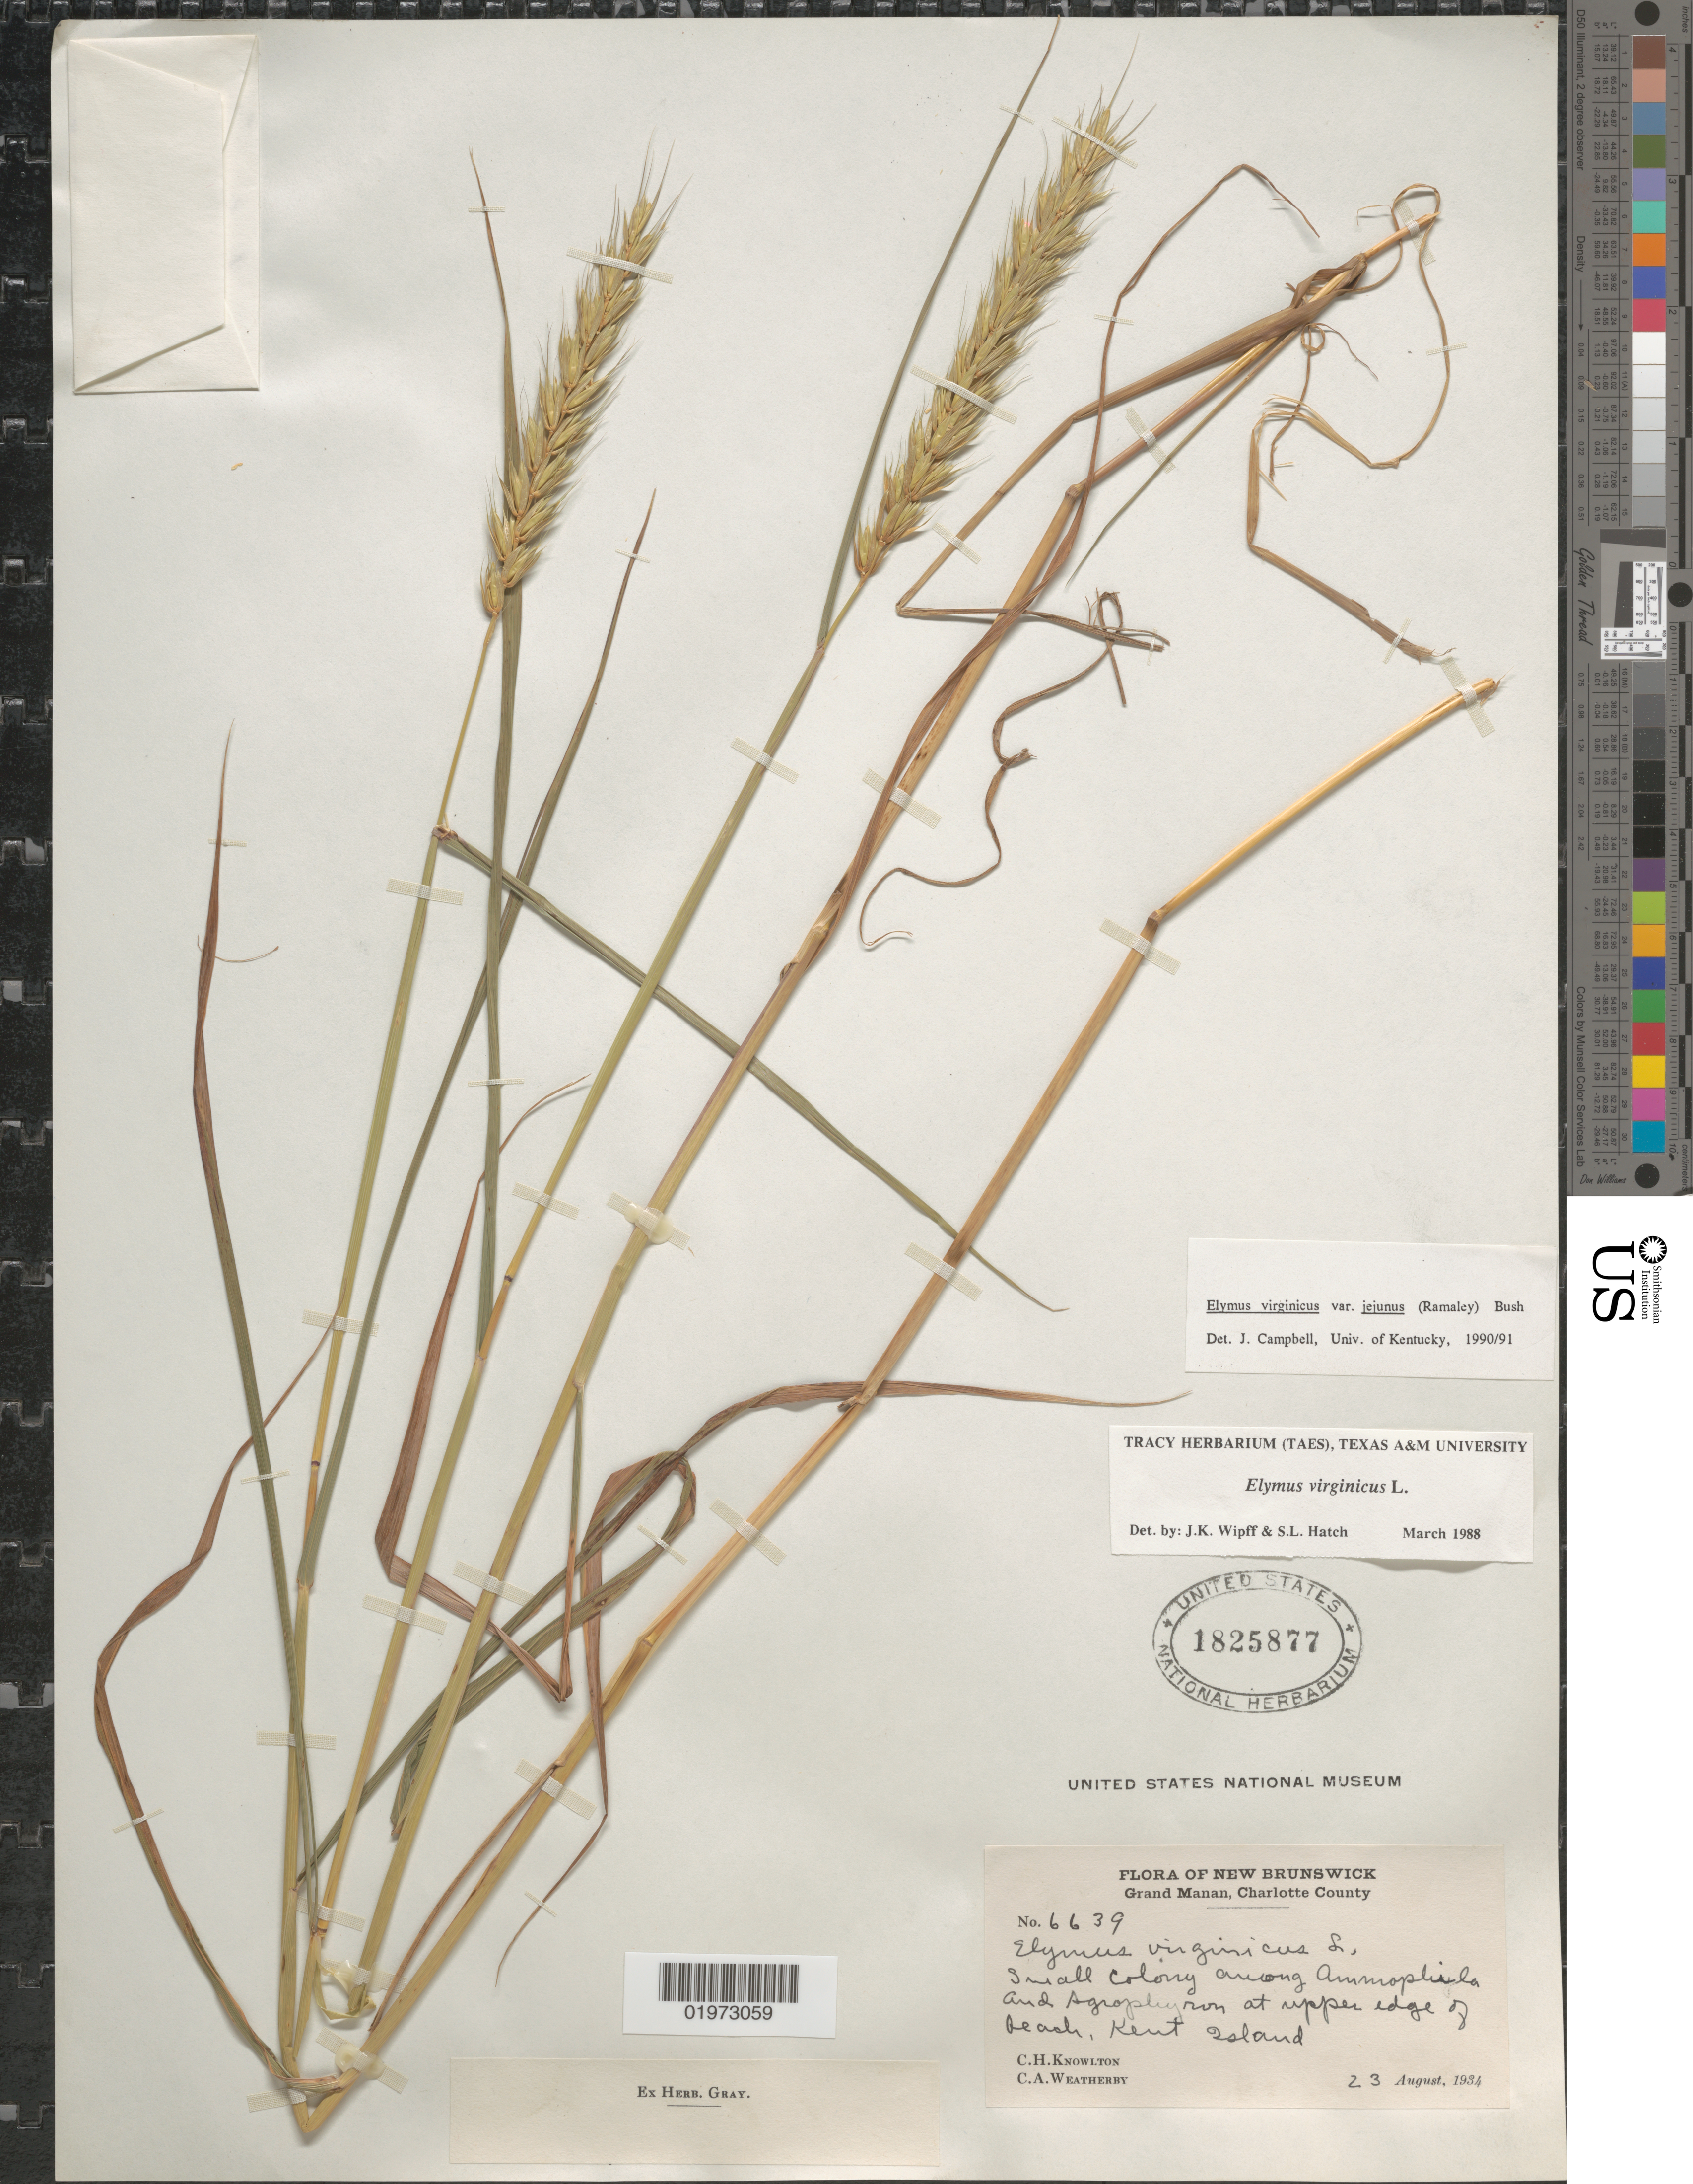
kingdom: Plantae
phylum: Tracheophyta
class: Liliopsida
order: Poales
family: Poaceae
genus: Elymus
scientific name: Elymus virginicus var. virginicus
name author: L.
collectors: C. H. Knowlton & C. A. Weatherby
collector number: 6639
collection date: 1934-08-23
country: Canada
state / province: New Brunswick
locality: Grand Manan, Charlotte County. Small colony among Ammophila and Agropyron at upper edge of beach, Kent Island.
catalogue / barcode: US 1825877